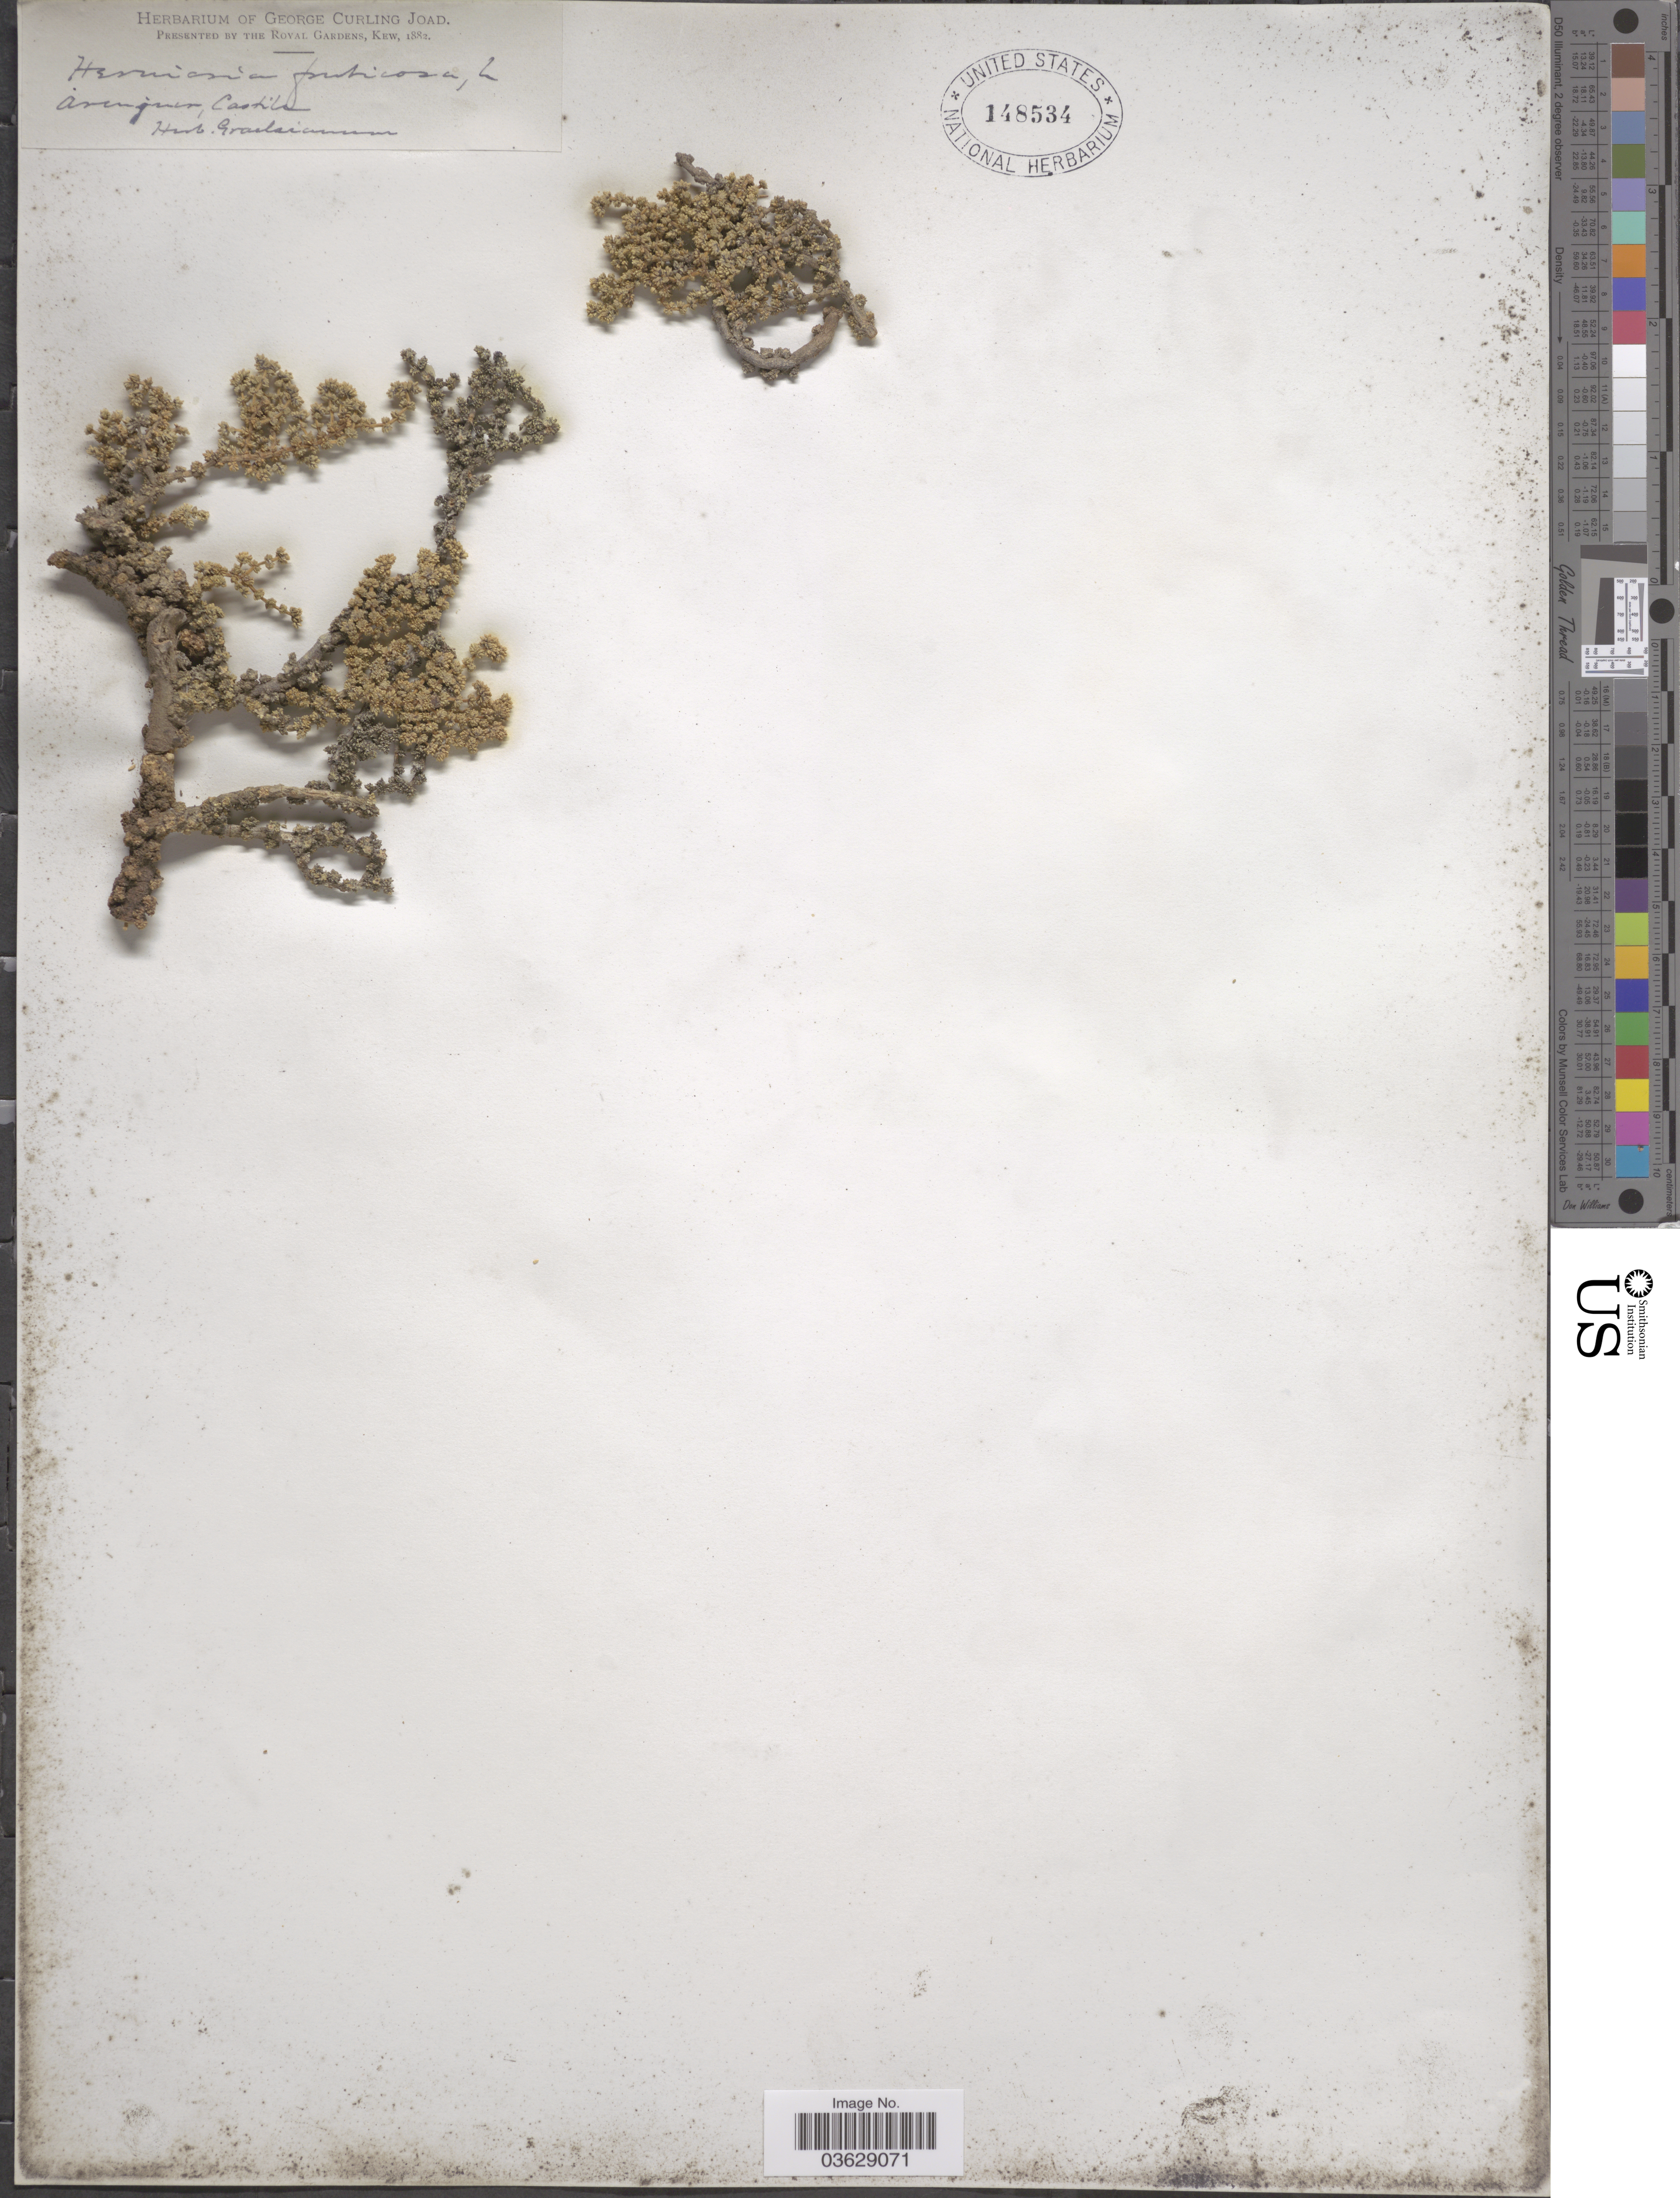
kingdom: Plantae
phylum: Tracheophyta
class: Magnoliopsida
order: Caryophyllales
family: Caryophyllaceae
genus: Herniaria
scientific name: Herniaria fruticosa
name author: L.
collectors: ex Herb. Graelsianum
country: Spain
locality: Aranjuez, Castila.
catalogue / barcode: US 148534